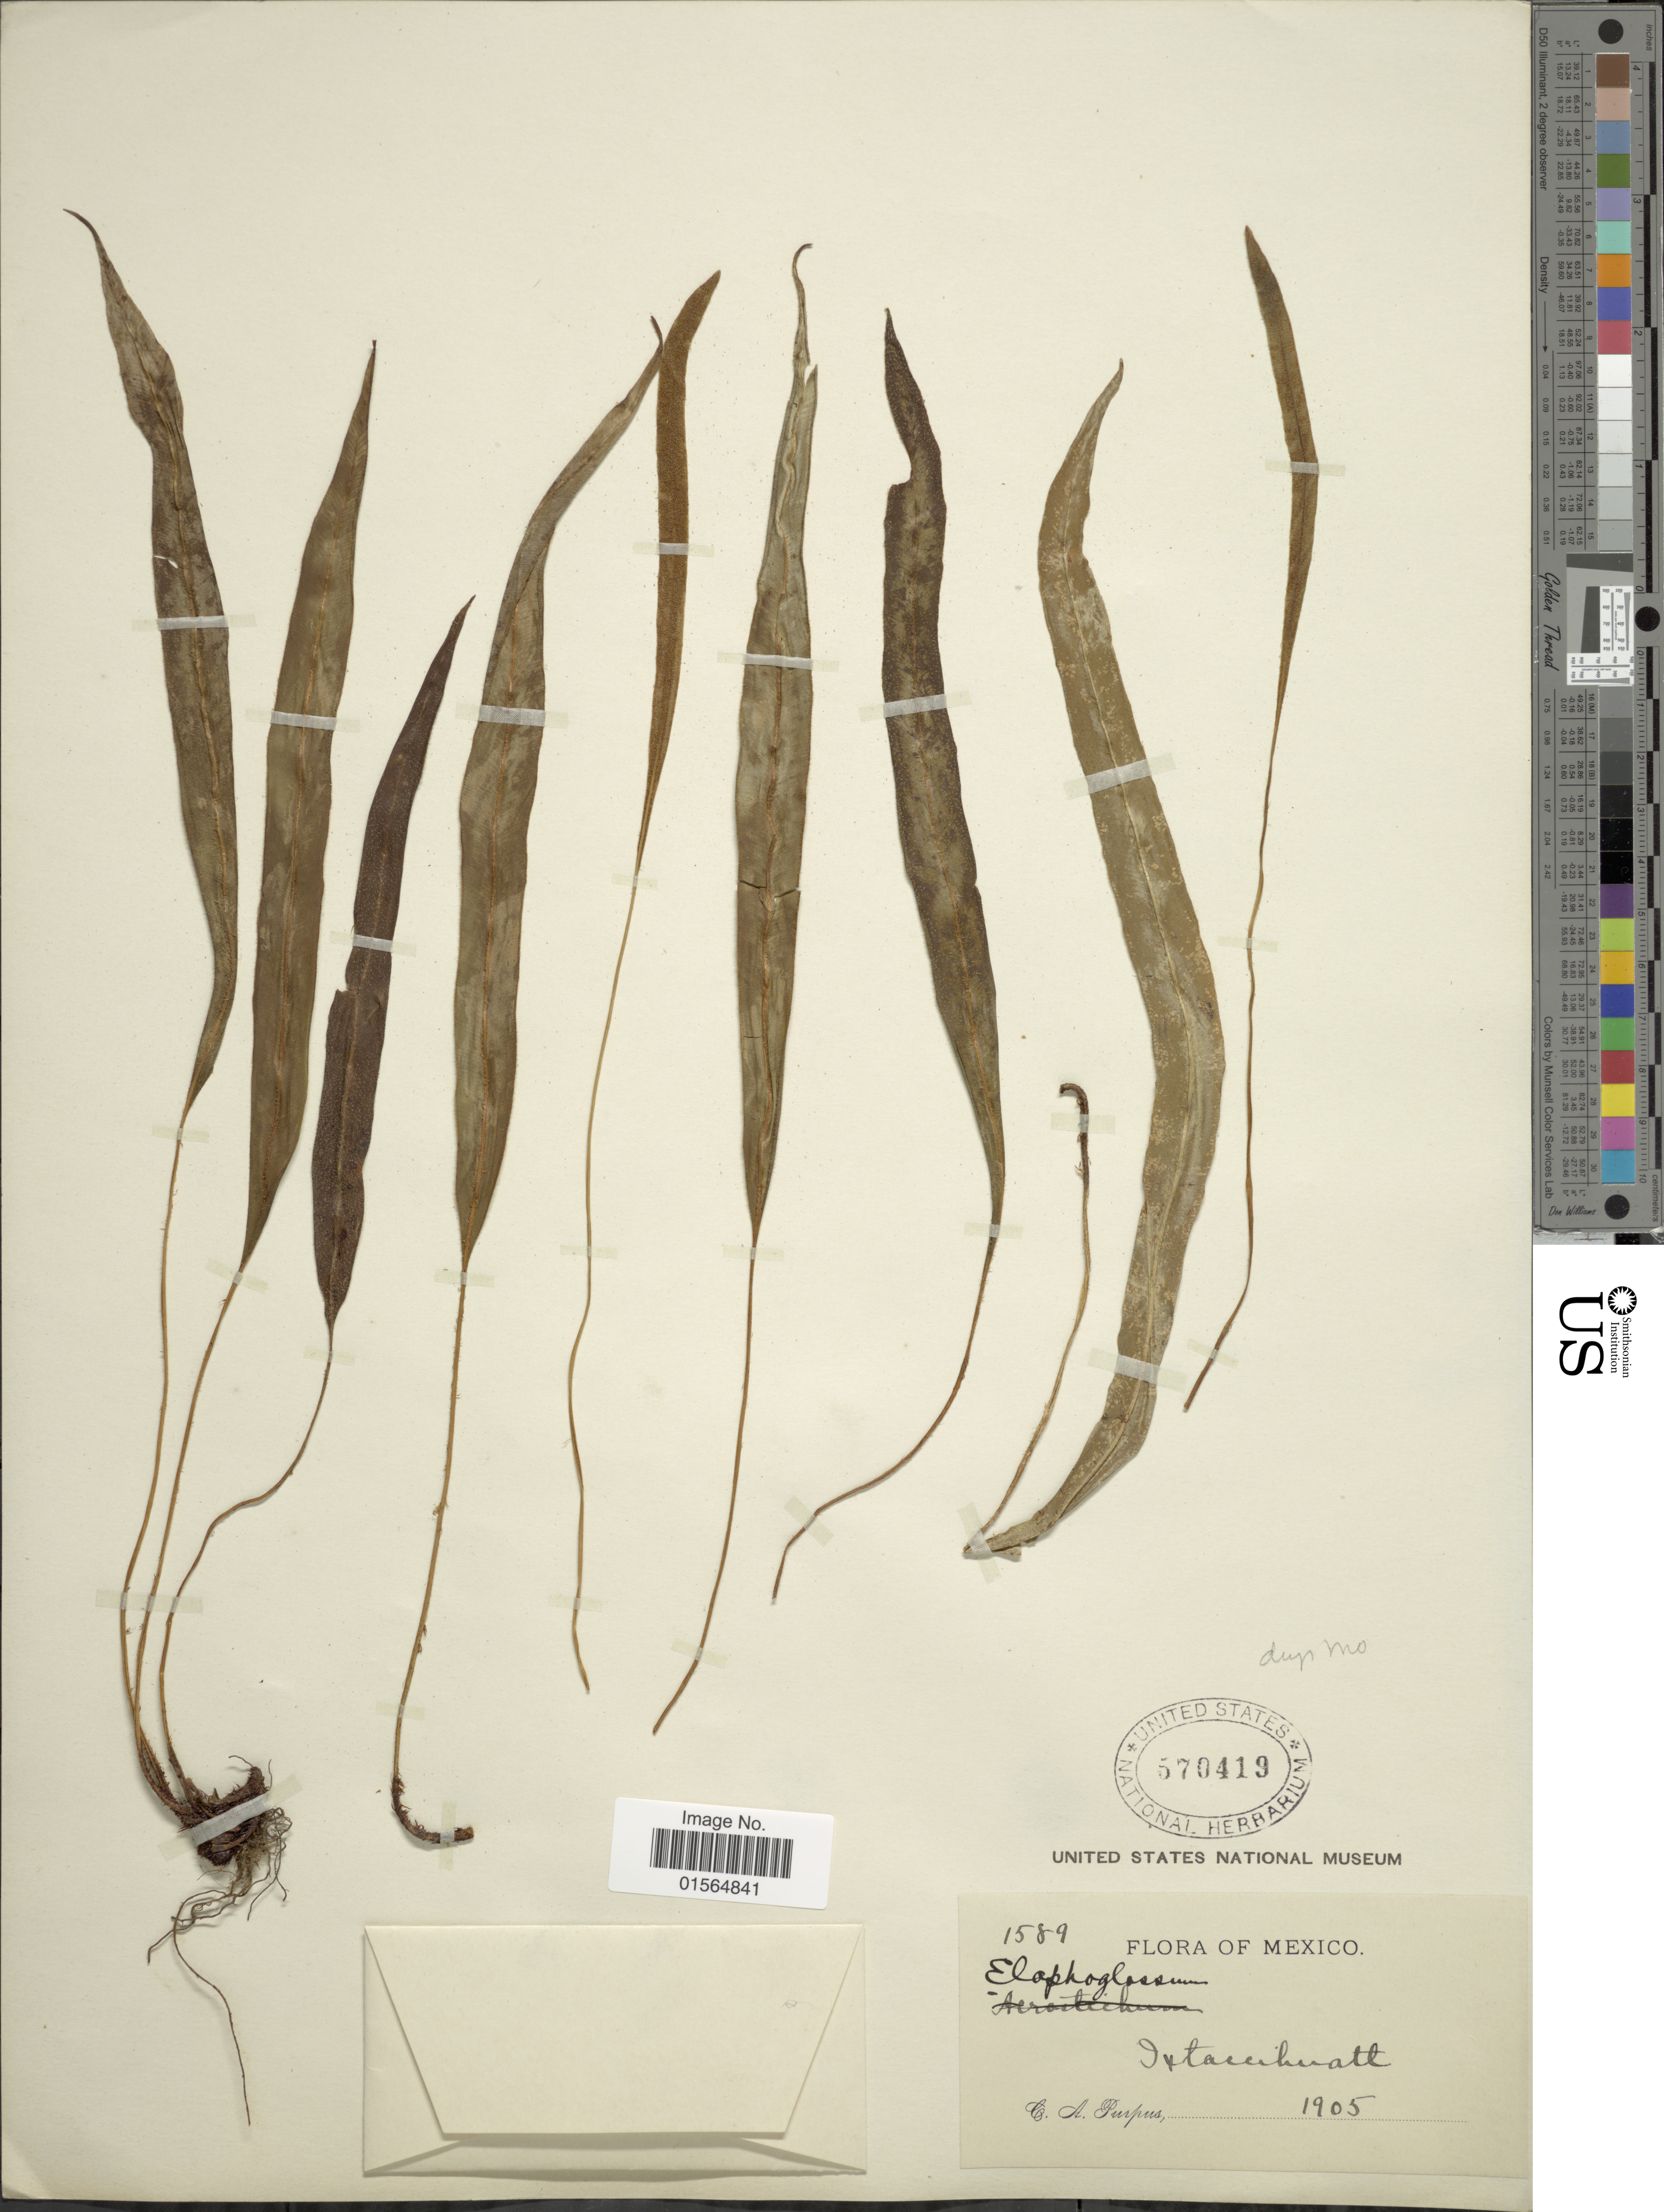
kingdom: Plantae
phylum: Tracheophyta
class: Polypodiopsida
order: Polypodiales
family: Dryopteridaceae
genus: Elaphoglossum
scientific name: Elaphoglossum petiolatum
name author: (Sw.) Urb.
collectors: C. A. Purpus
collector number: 1589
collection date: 1905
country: Mexico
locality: Ixtaccihuatl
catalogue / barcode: US 570419